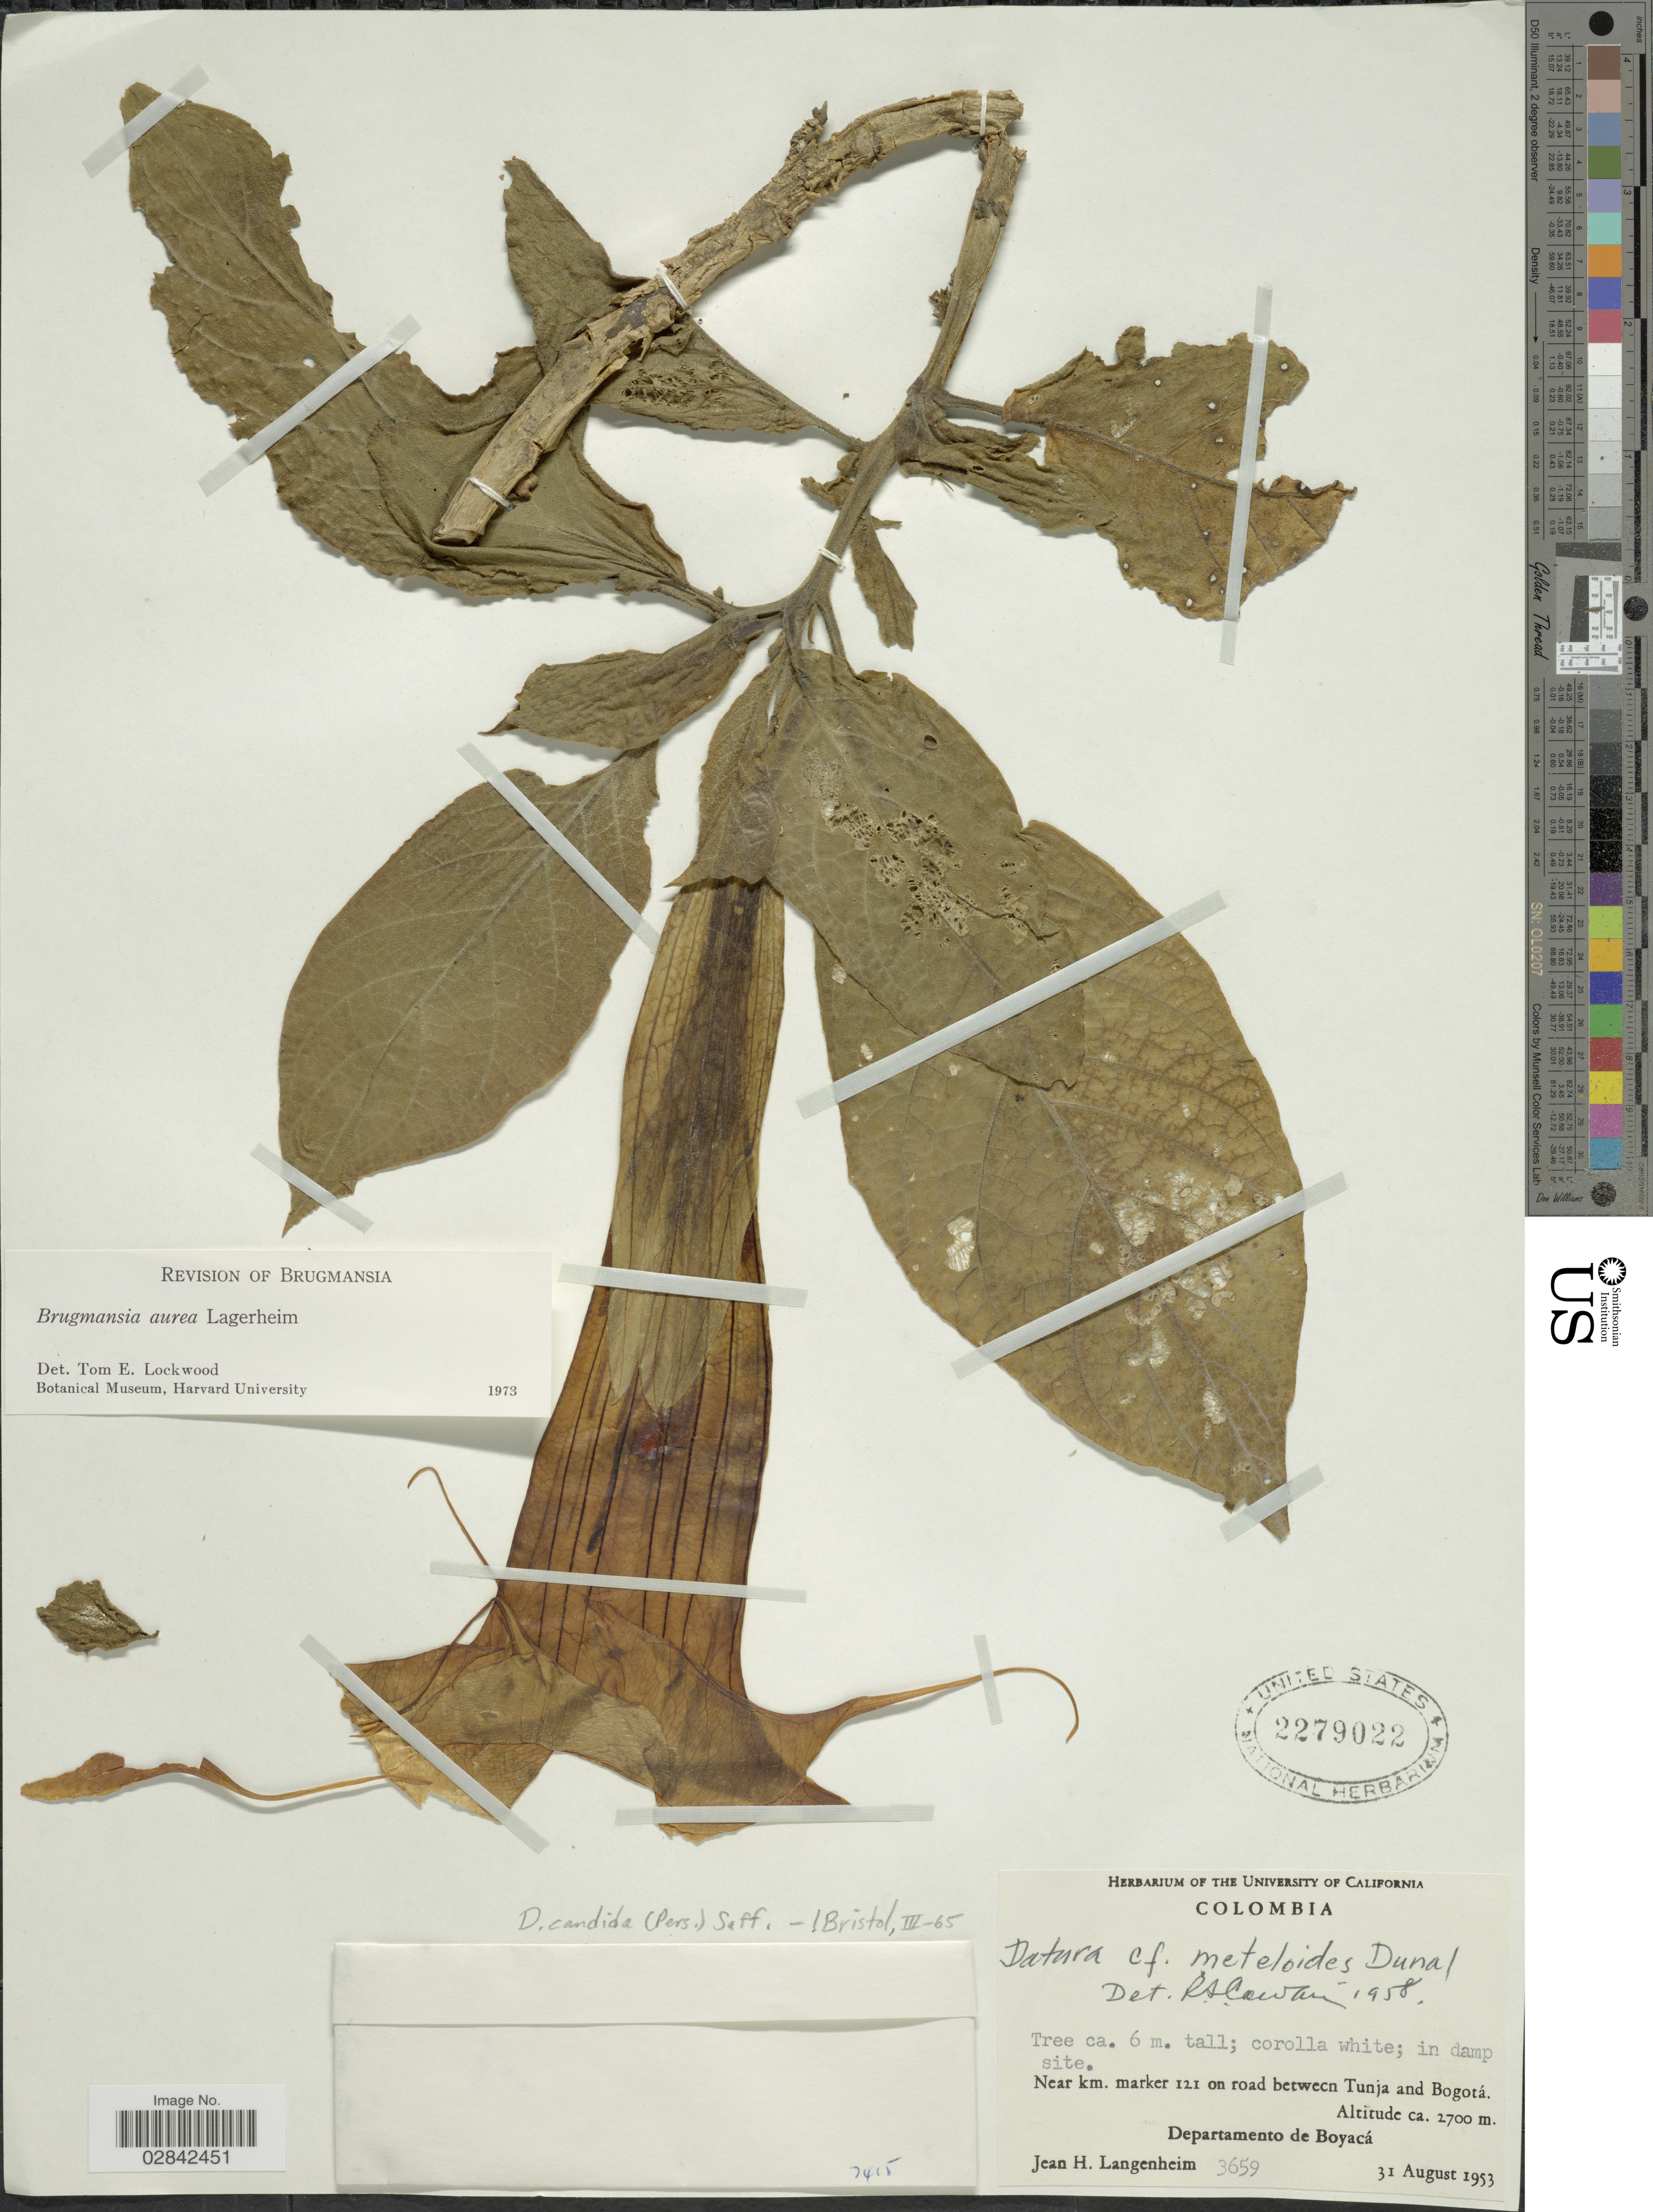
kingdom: Plantae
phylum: Tracheophyta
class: Magnoliopsida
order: Solanales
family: Solanaceae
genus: Brugmansia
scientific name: Brugmansia aurea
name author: Lagerh.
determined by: Lockwood, T. E.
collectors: J. H. Langenheim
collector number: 3659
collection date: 1953-08-31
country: Colombia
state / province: Boyacá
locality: Near km. marker 121 on road between Tunja and Bogotá, Departamento de Boyacá.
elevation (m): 2700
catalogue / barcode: US 2279022